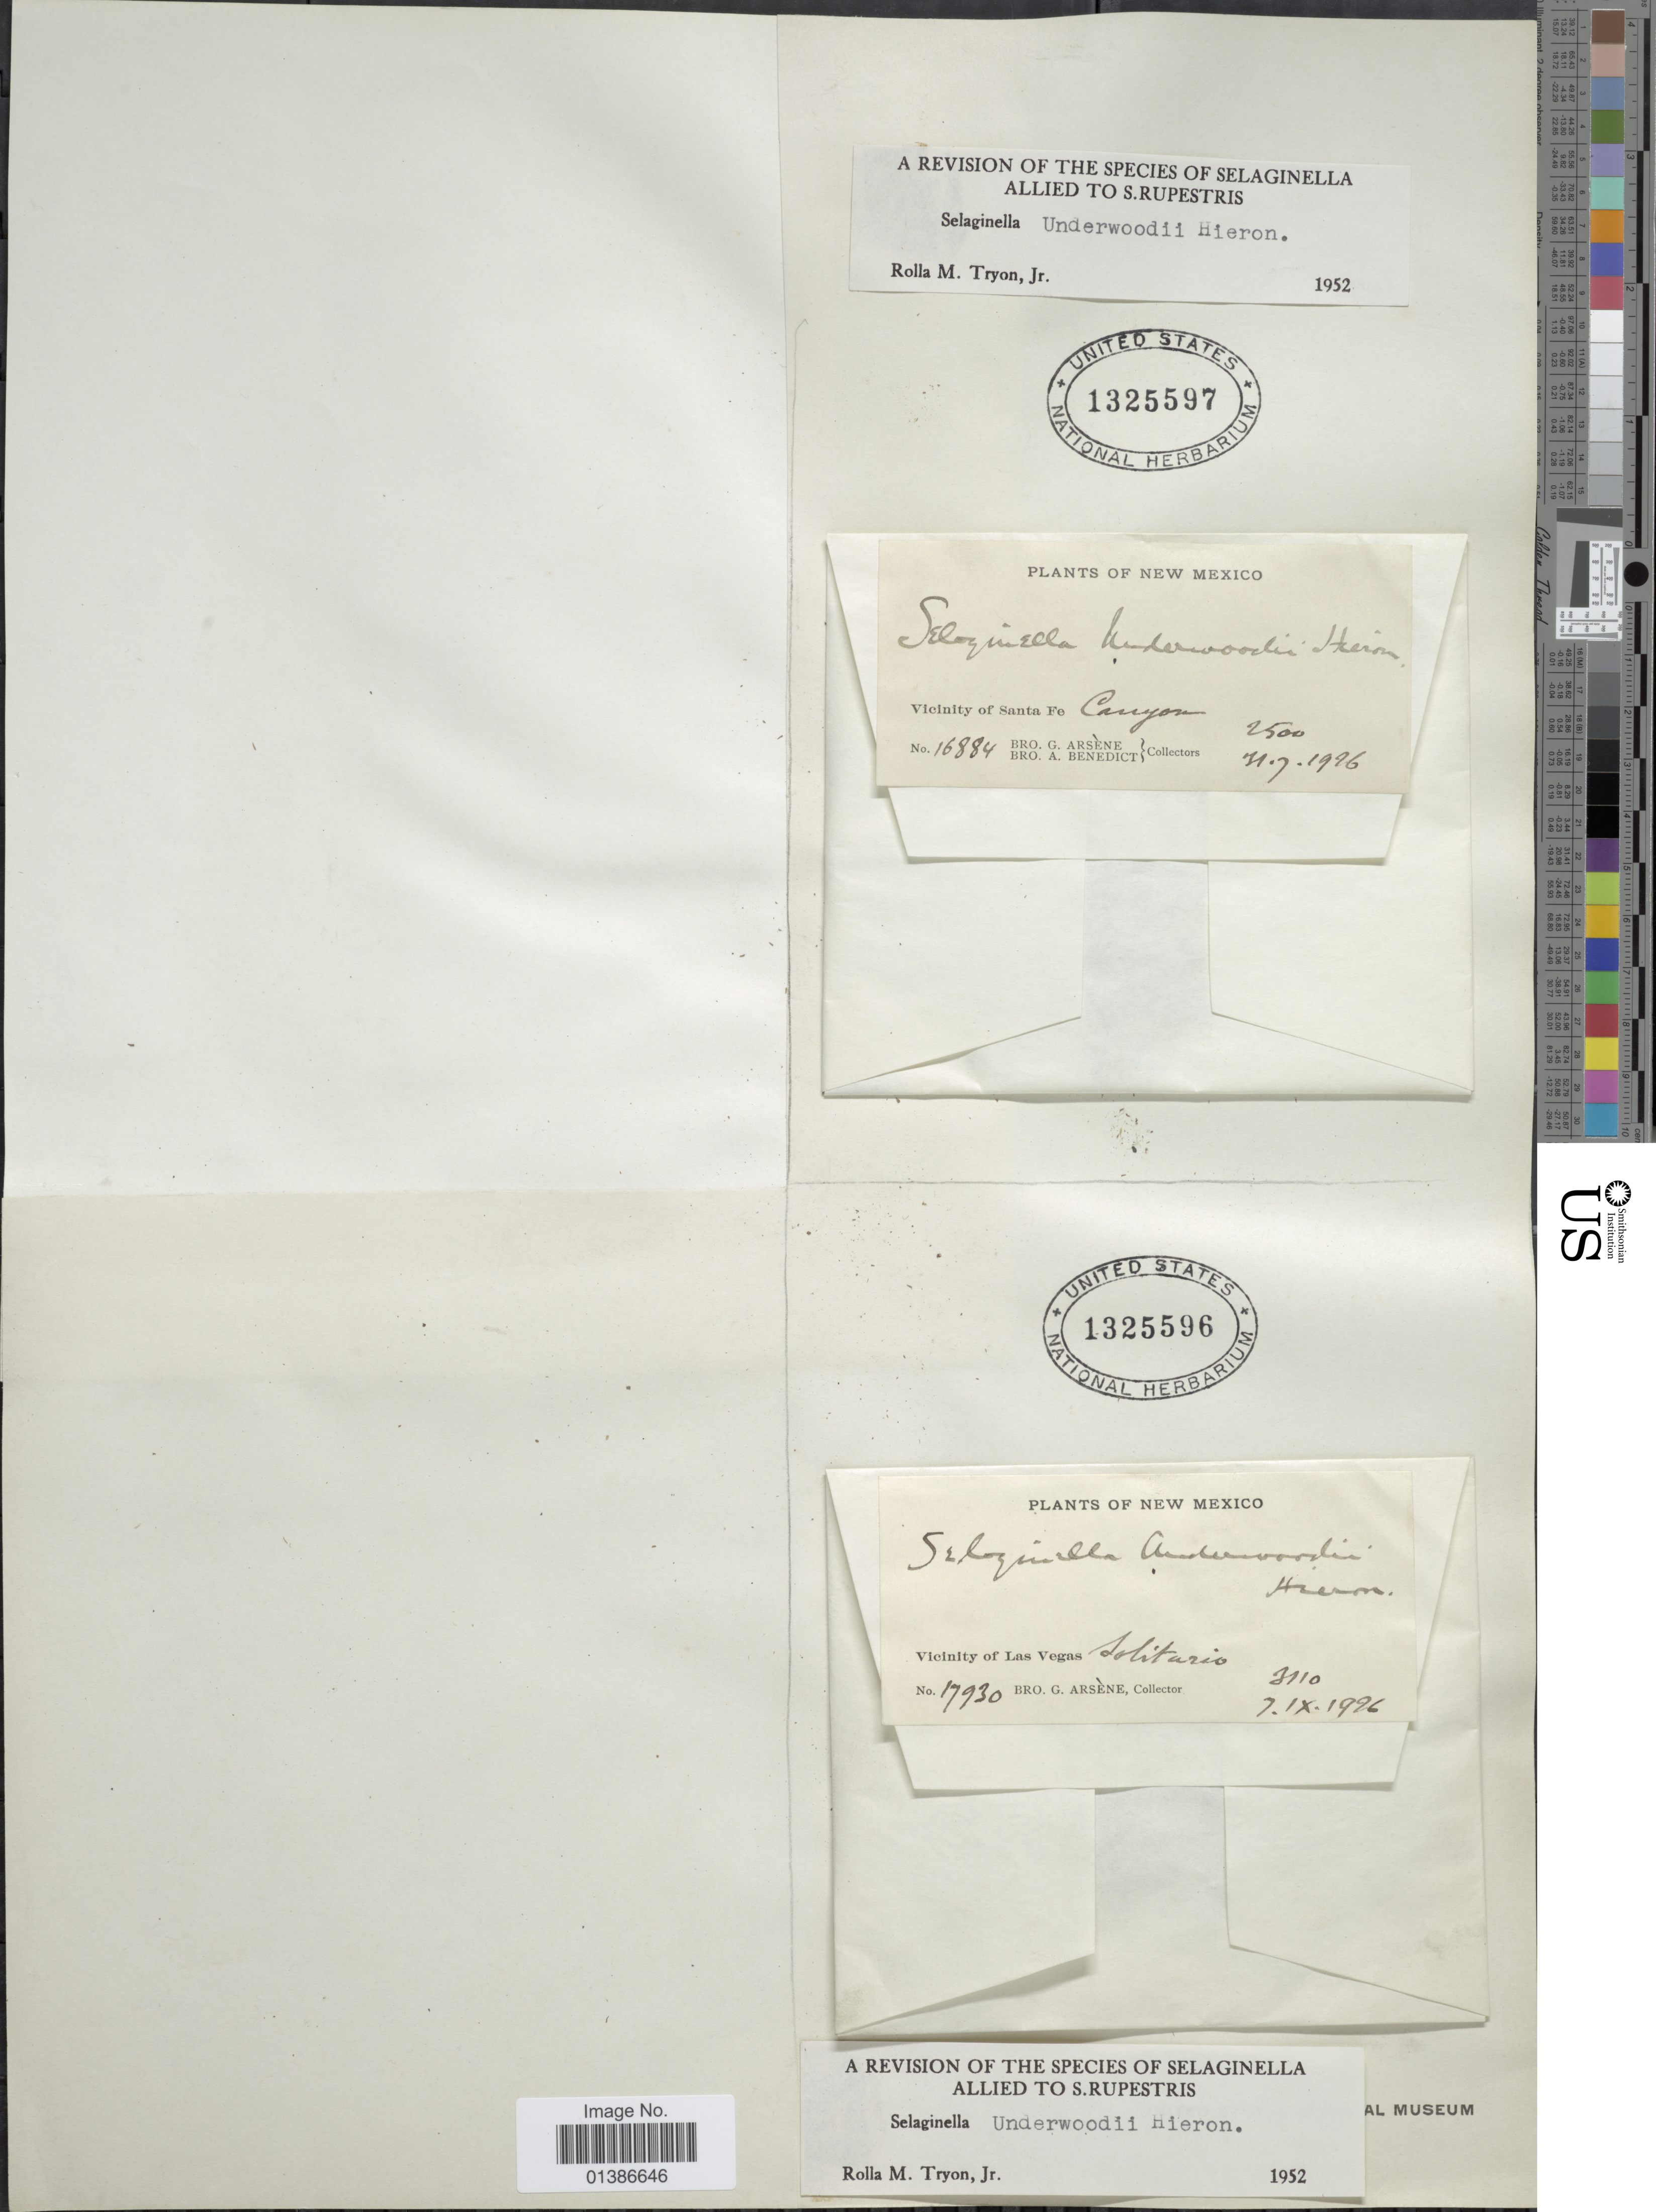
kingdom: Plantae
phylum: Tracheophyta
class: Lycopodiopsida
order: Selaginellales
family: Selaginellaceae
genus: Selaginella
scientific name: Selaginella underwoodii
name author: Hieron.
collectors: Bro. G. Arsène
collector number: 17930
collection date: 1926-09-07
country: United States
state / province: New Mexico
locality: Vicinity of Las Vegas, Solitario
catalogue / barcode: US 1325596